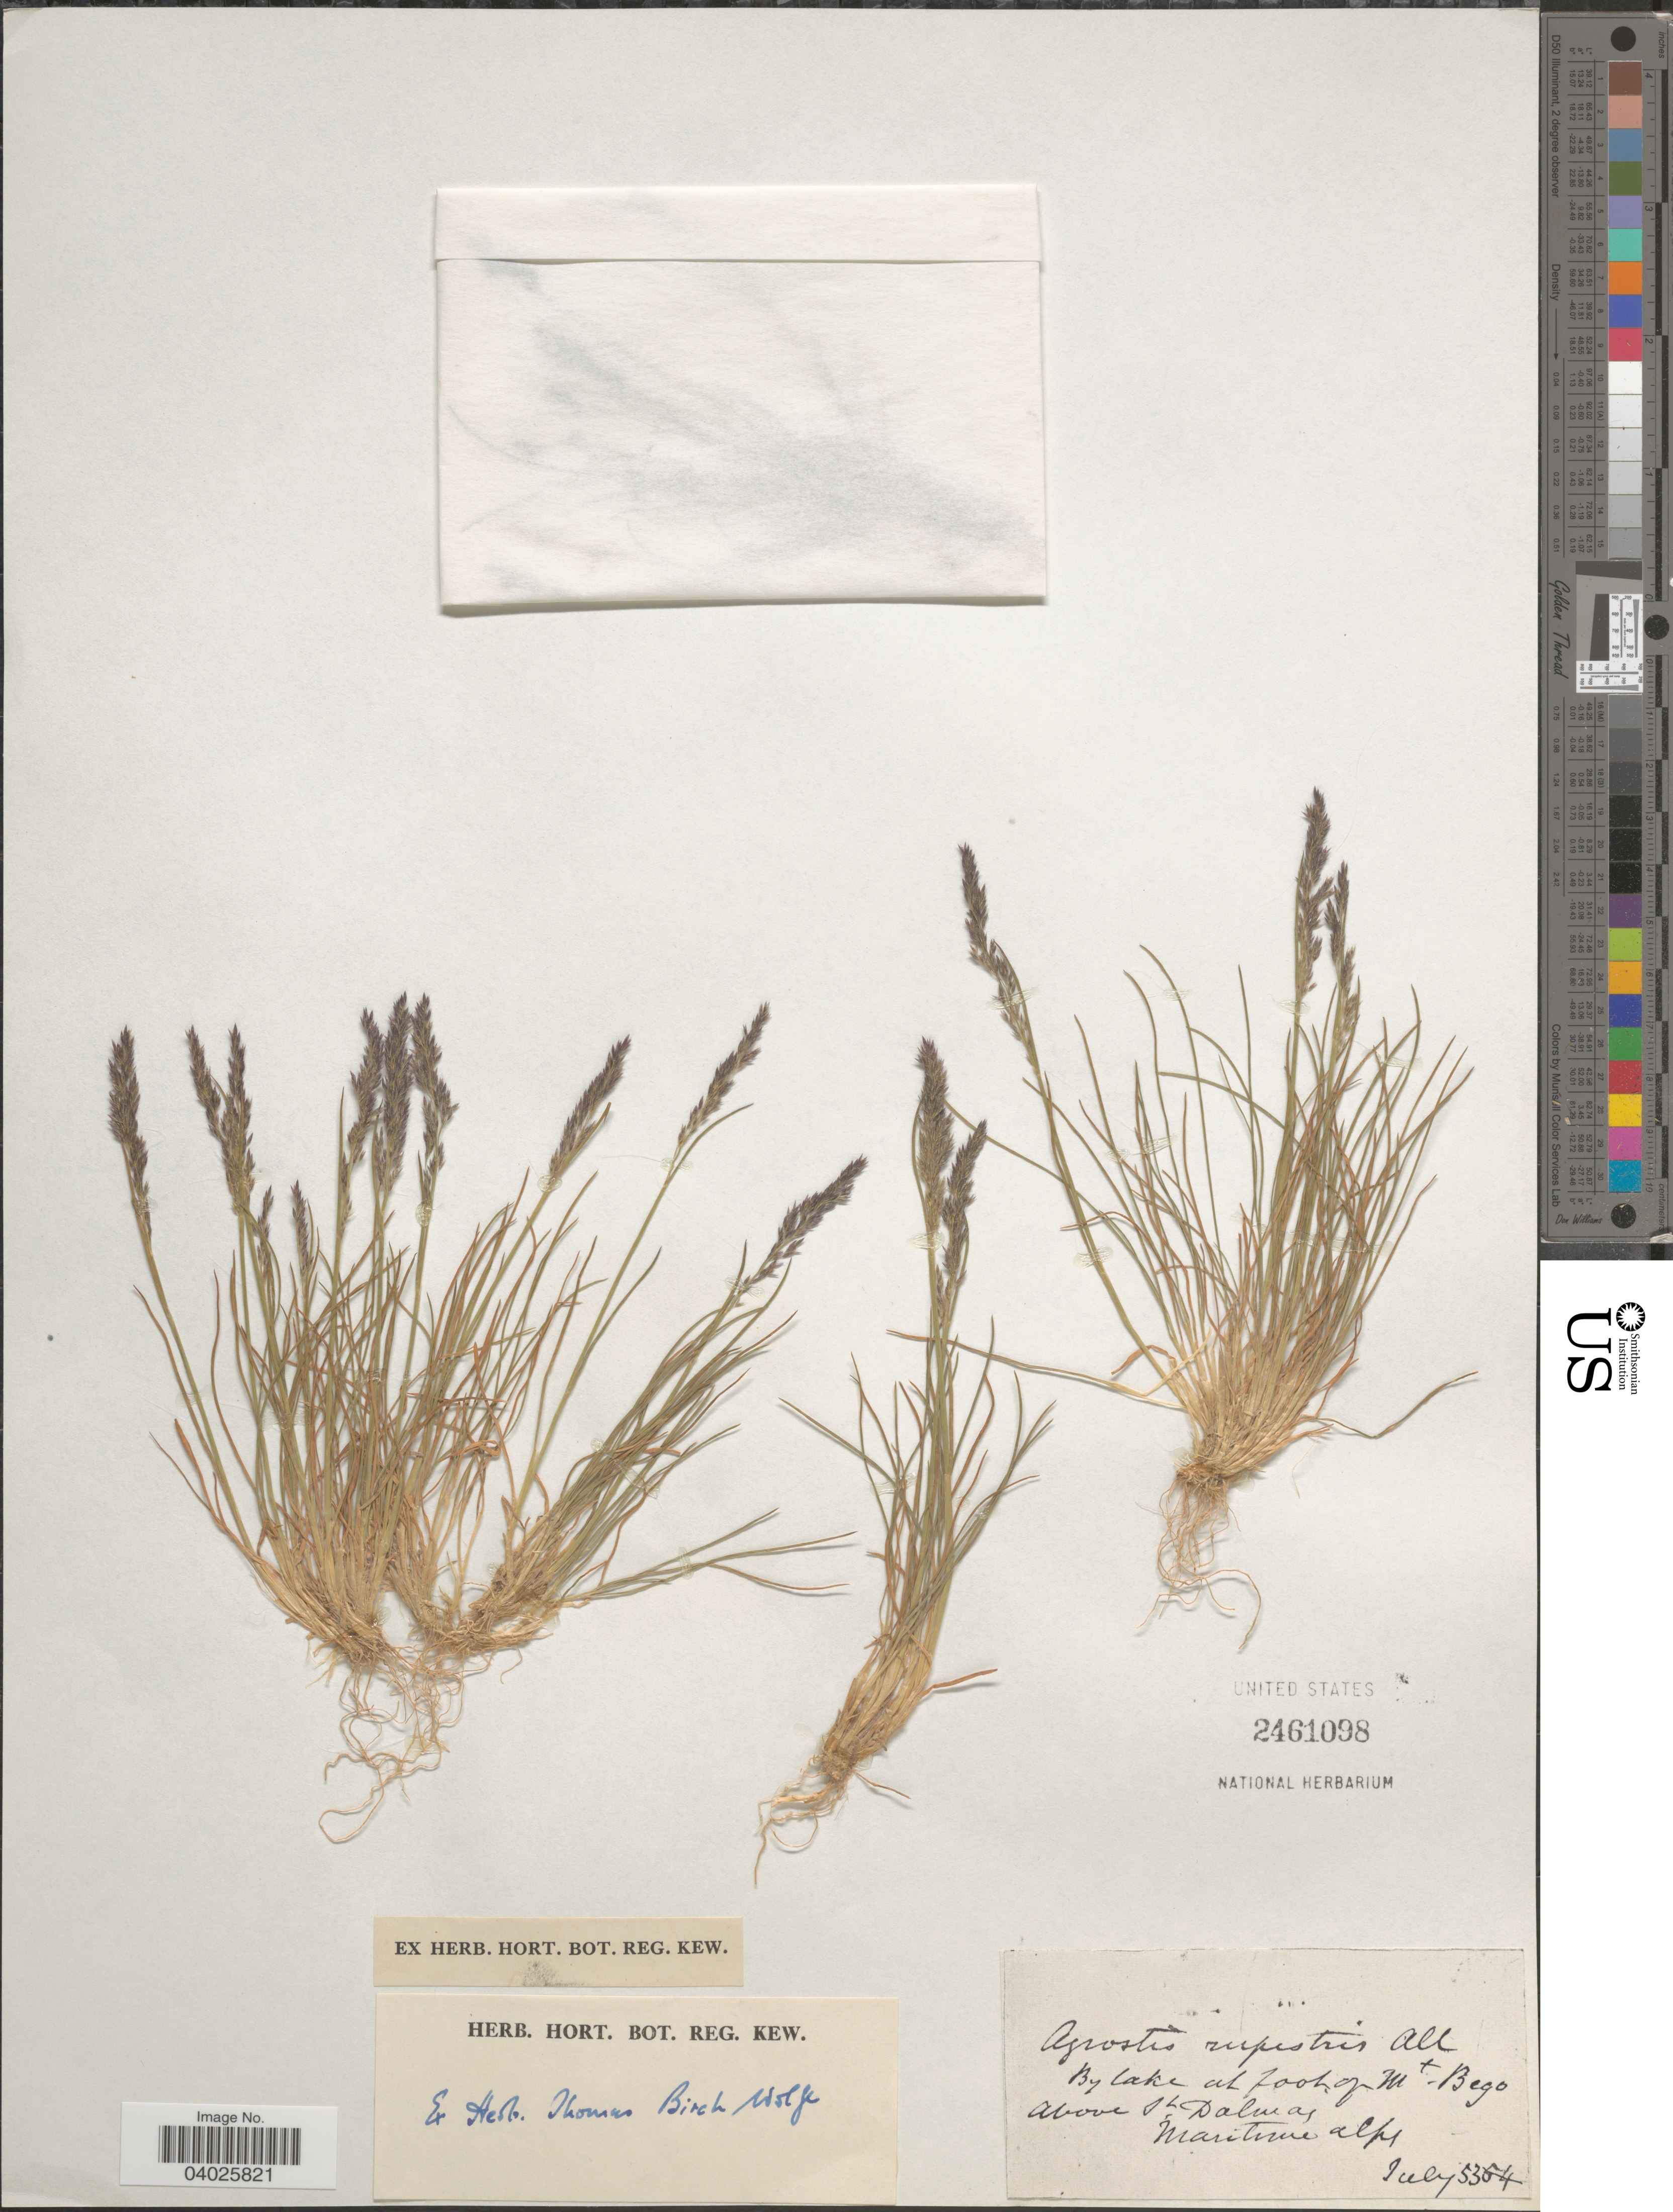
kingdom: Plantae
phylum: Tracheophyta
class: Liliopsida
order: Poales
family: Poaceae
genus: Agrostis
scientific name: Agrostis rupestris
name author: All.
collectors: Ex herb. Thomas Birch Wolfe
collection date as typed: Transcribed d/m/y: /7/53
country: France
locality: By lake at foot of Mt Bego above St Dalmas. Maritime alps.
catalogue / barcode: US 2461098